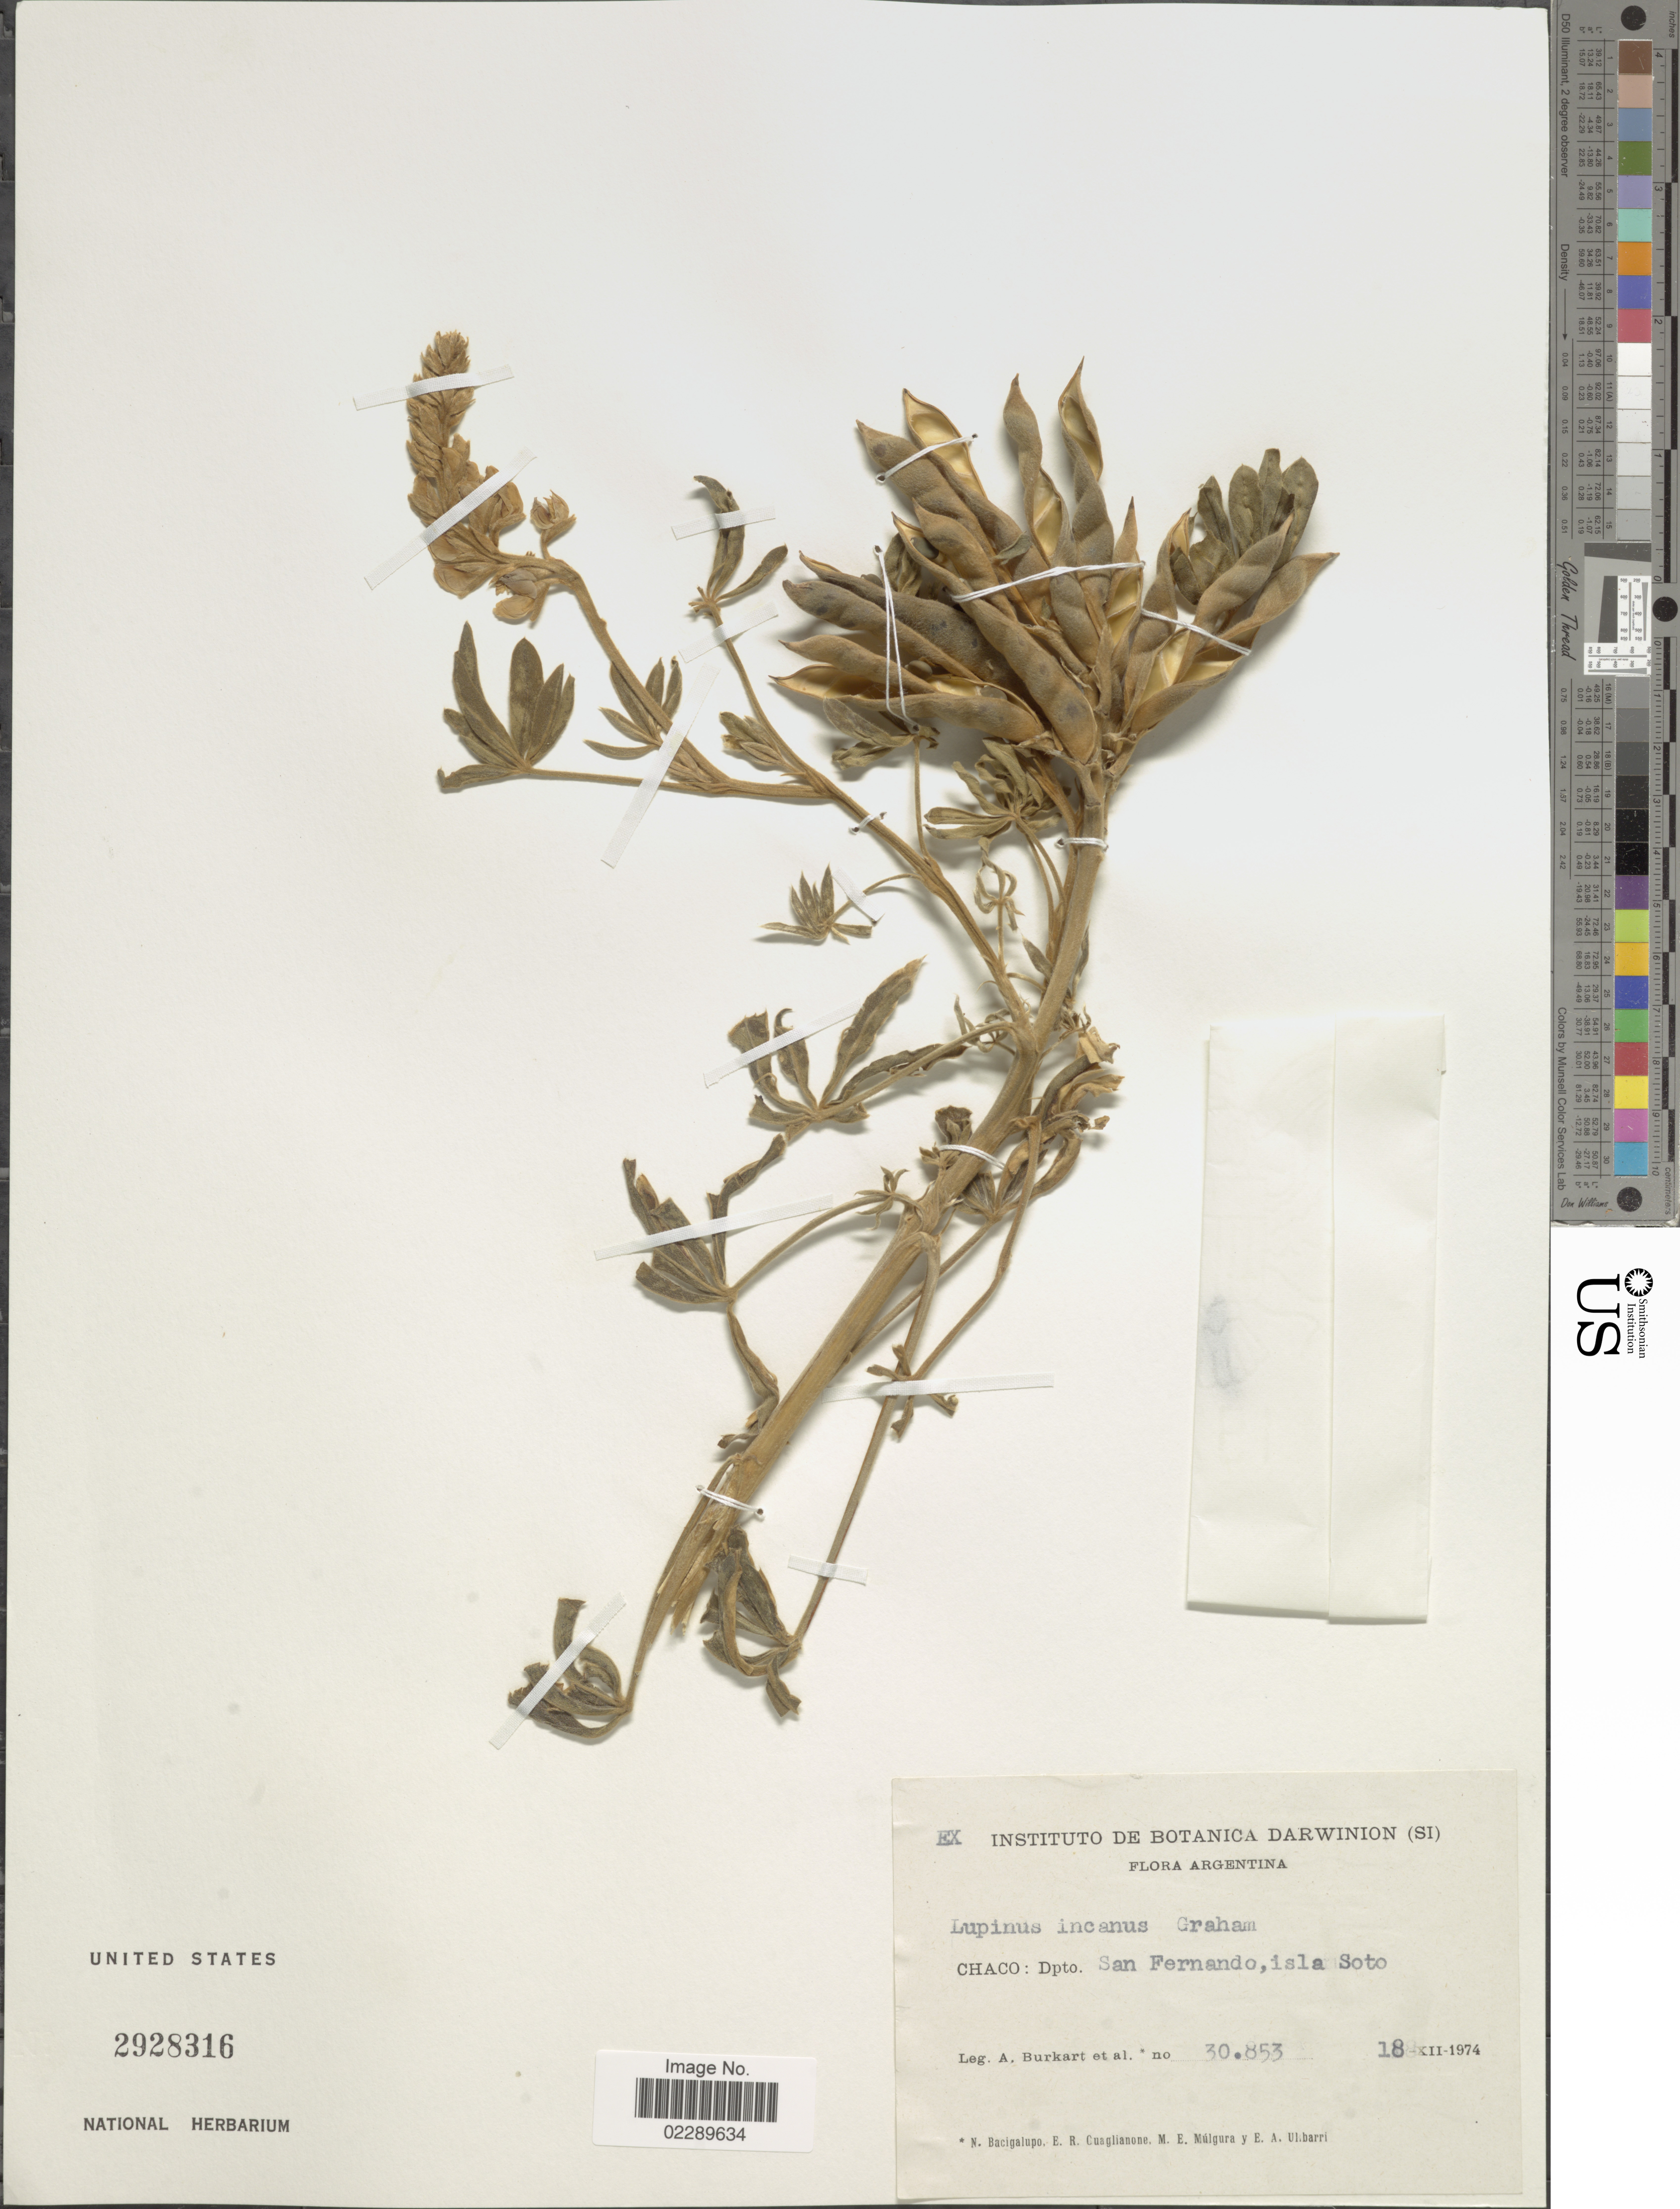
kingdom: Plantae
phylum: Tracheophyta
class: Magnoliopsida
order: Fabales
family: Fabaceae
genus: Lupinus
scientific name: Lupinus incanus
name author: Graham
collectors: N. M. Bacigalupo, E. Cuaglianone, M. E. Múlgura & E. Ukbarri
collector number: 30853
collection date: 1974-12-18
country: Argentina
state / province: Chaco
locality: Chaco: Dpto. San Fernando, isla Soto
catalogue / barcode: US 2928316